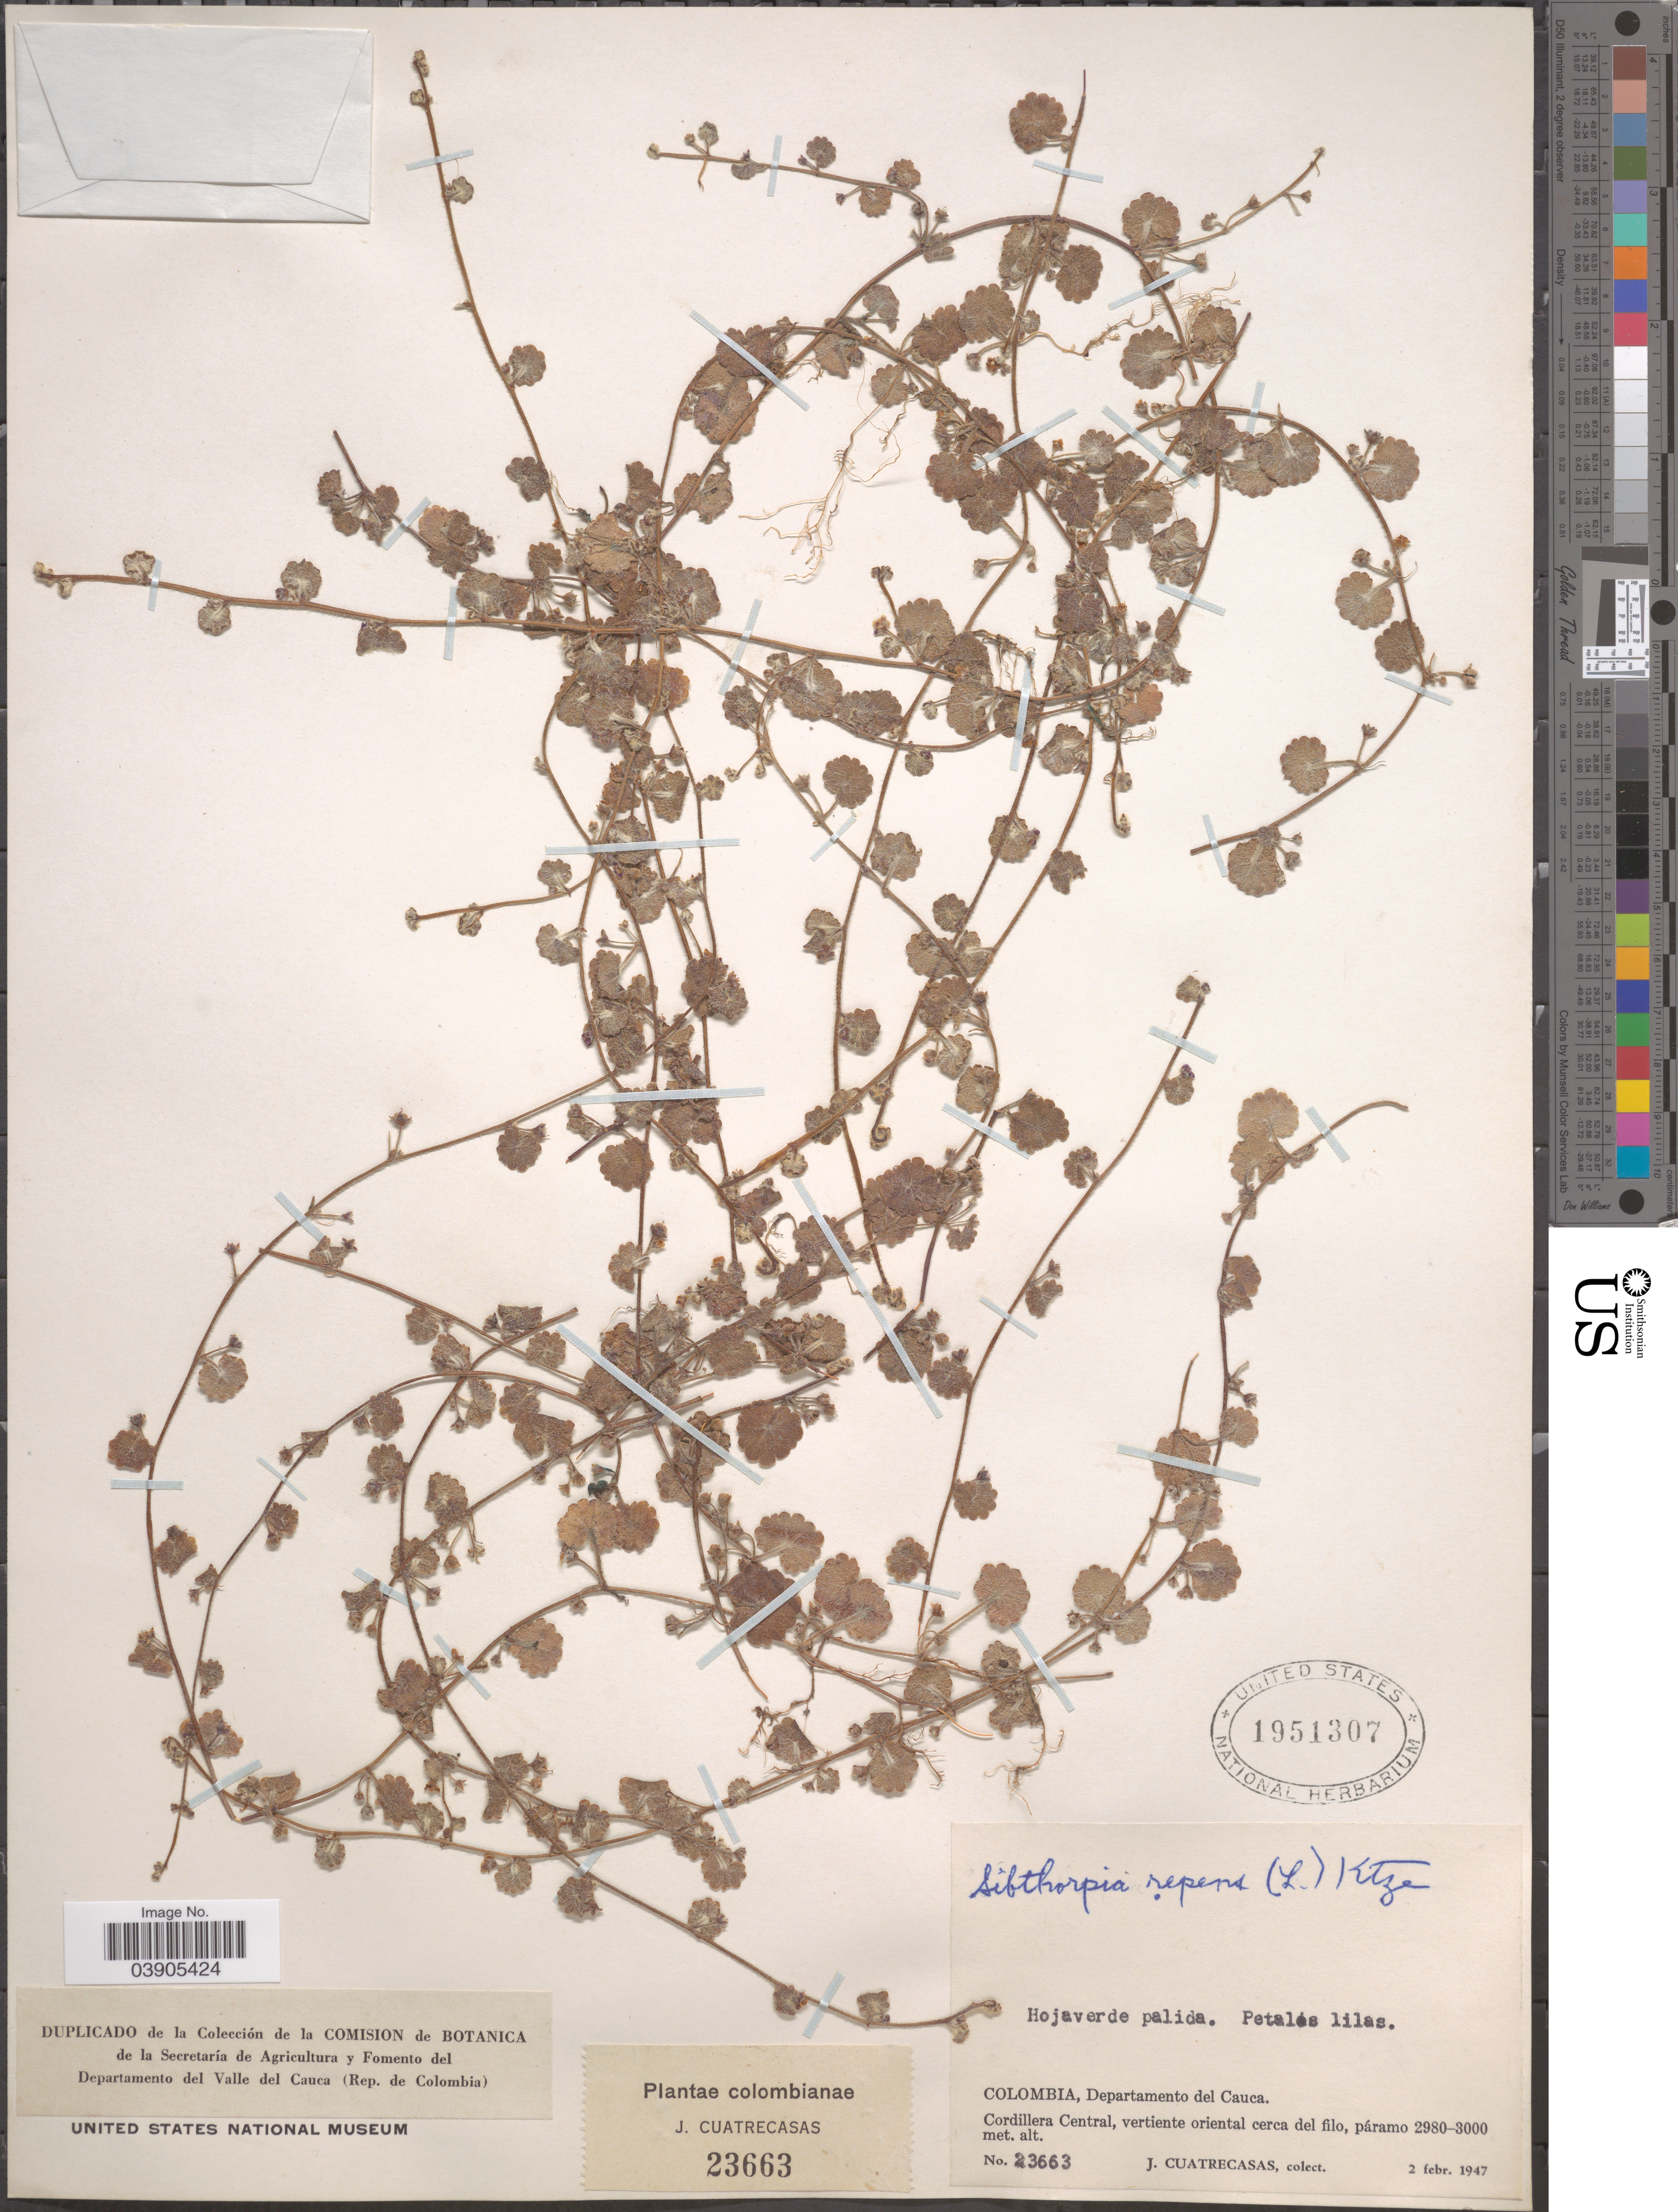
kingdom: Plantae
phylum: Tracheophyta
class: Magnoliopsida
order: Lamiales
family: Plantaginaceae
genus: Sibthorpia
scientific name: Sibthorpia repens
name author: (L.) Kuntze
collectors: J. Cuatrecasas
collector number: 23663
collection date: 1947-02-02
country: Colombia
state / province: Cauca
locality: Departamento del Cauca. Cordillera Central, vertiente oriental cerca del filo, páramo.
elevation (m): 2980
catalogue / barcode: US 1951307